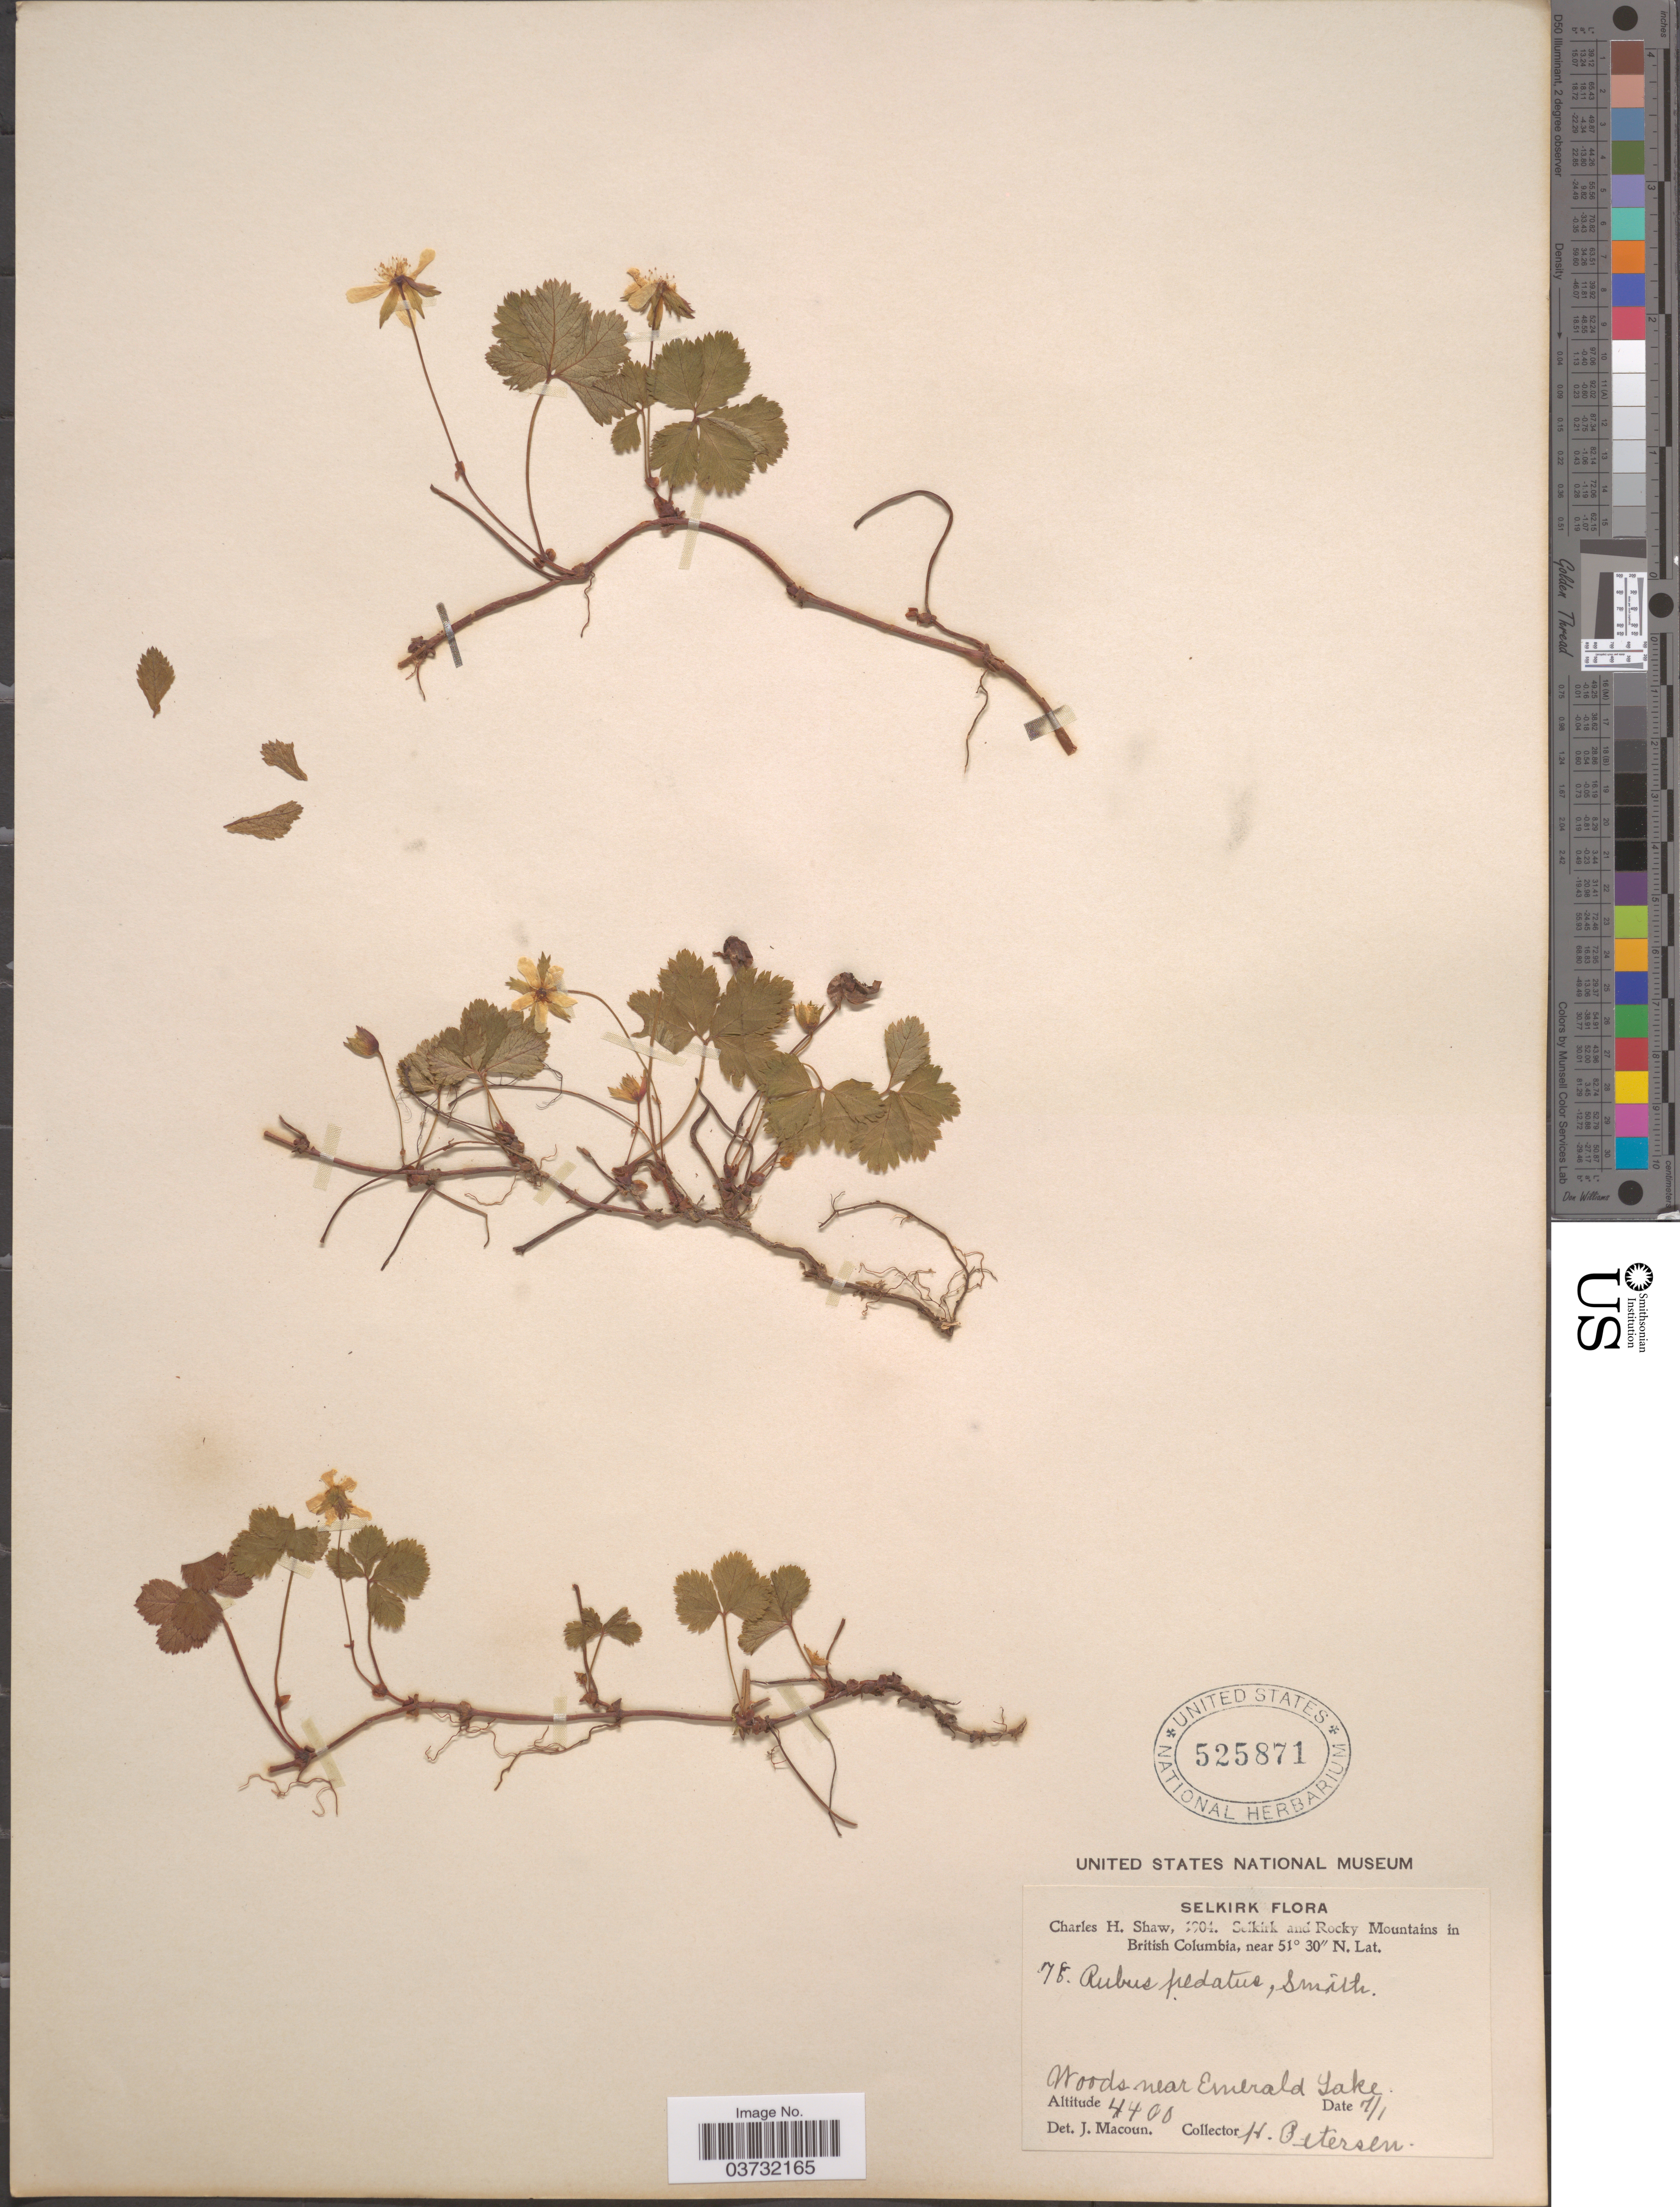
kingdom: Plantae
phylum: Tracheophyta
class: Magnoliopsida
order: Rosales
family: Rosaceae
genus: Rubus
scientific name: Rubus pedatus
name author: Sm.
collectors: H. Petersen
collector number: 76*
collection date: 1904-01-07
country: Canada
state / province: British Columbia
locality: Selkirk and Rocky Mountains. Woods near Emerald Lake.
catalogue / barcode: US 525871